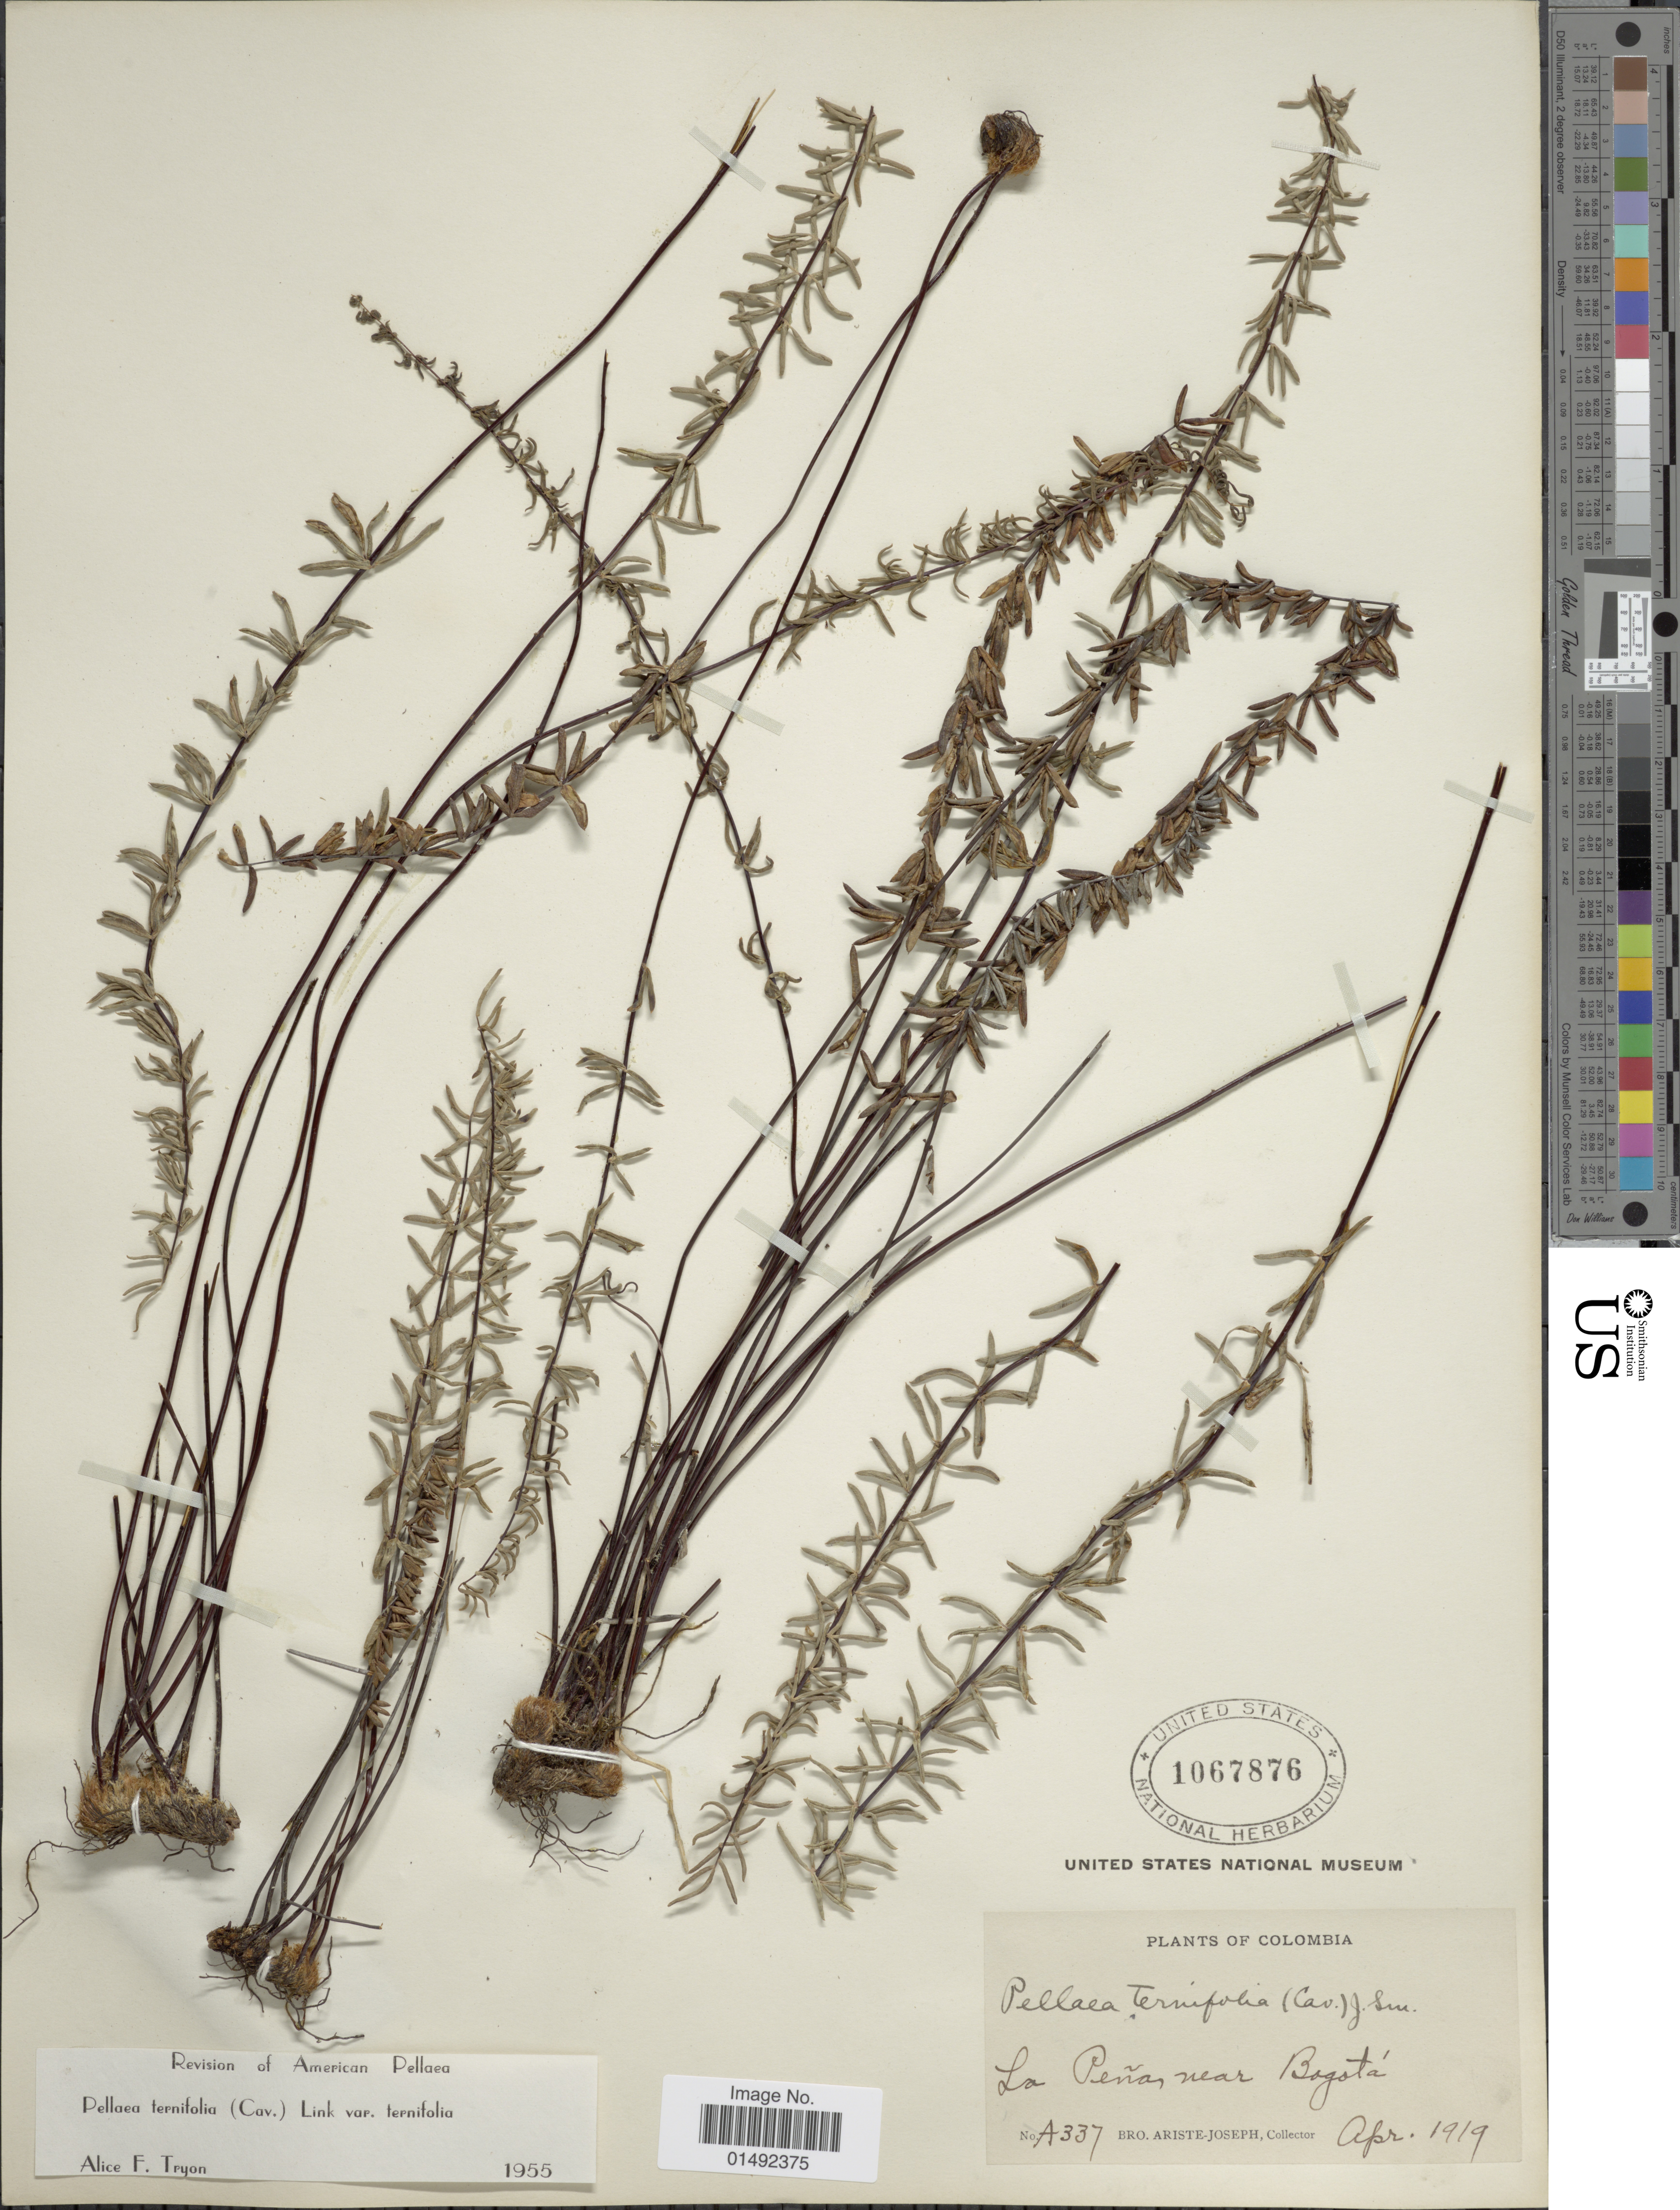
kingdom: Plantae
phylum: Tracheophyta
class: Polypodiopsida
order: Polypodiales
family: Pteridaceae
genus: Pellaea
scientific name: Pellaea ternifolia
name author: (Cav.) Link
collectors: Bro. Ariste-Joseph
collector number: A337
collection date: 1919-04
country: Colombia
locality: La Peña, near Bogotá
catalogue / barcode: US 1067876